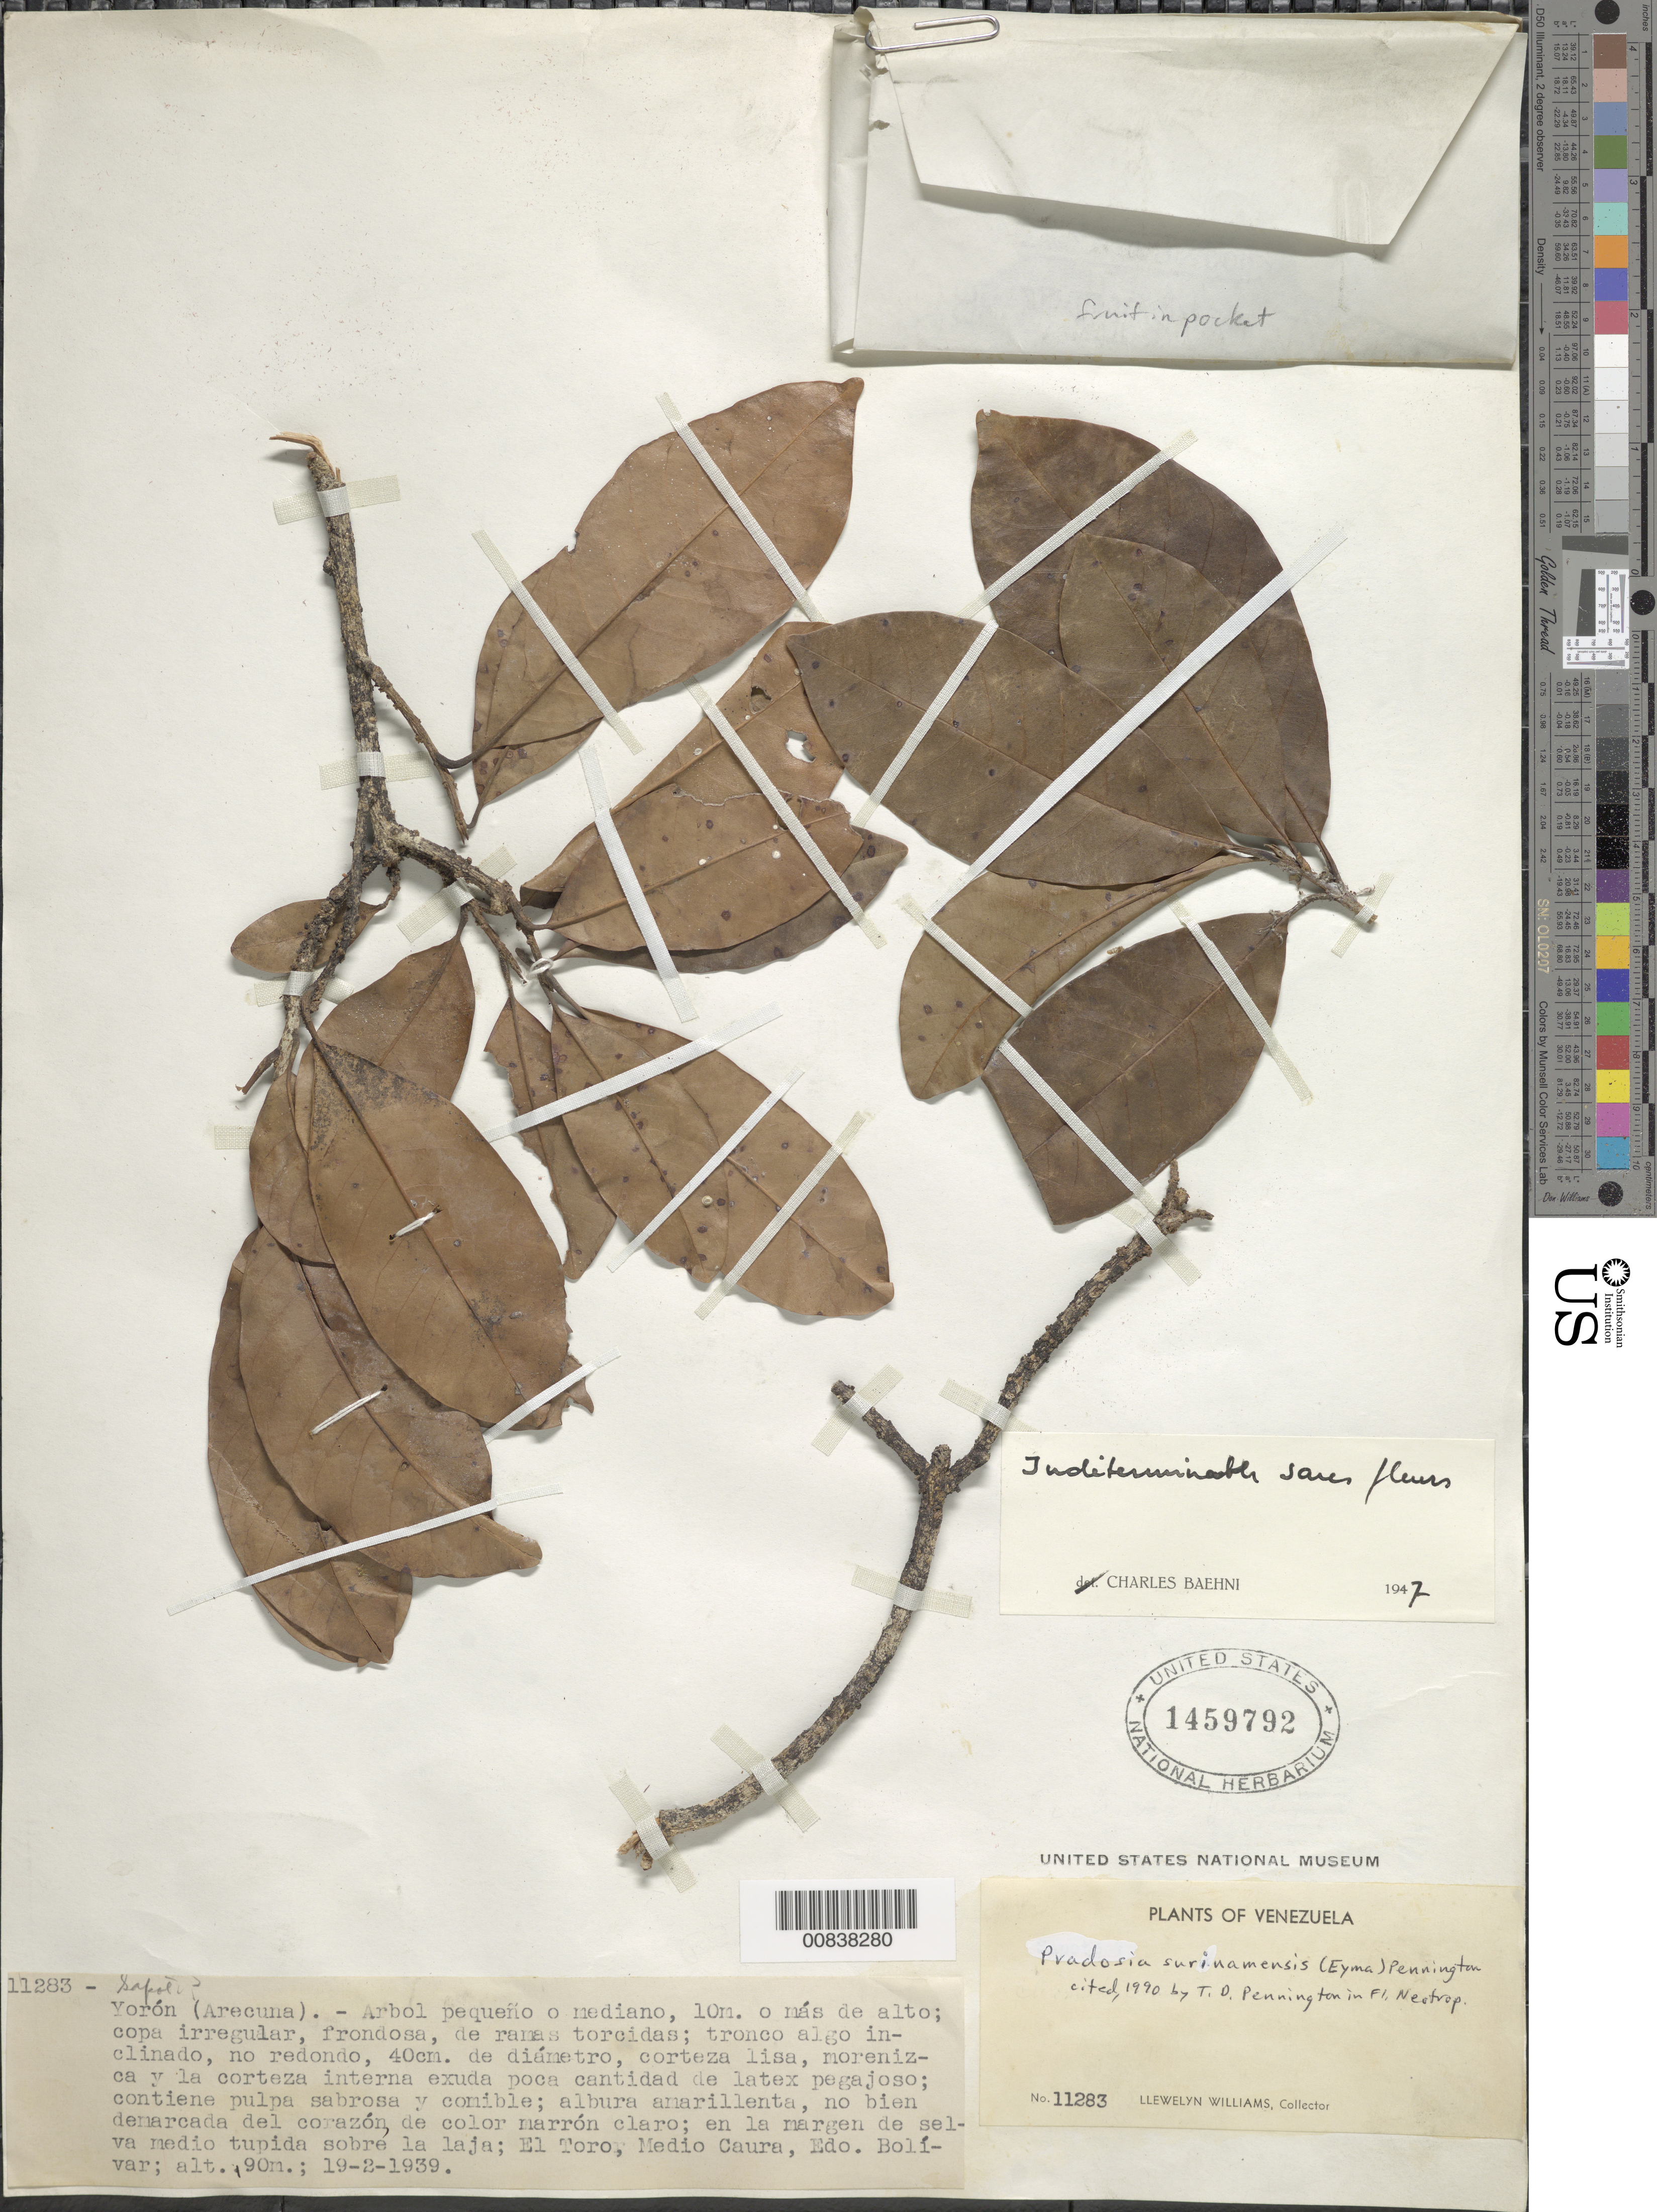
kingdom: Plantae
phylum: Tracheophyta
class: Magnoliopsida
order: Ericales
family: Sapotaceae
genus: Pradosia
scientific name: Pradosia surinamensis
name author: (Eyma) T.D. Penn.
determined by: Pennington, T. D., (K)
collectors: Ll. Williams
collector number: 11283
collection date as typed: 19-Feb-39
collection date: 1939-02-19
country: Venezuela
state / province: Bolívar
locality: El Toro, Medio Caura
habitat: Margen de selva medio tupida sobre la laja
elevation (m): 90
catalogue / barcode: US 1459792